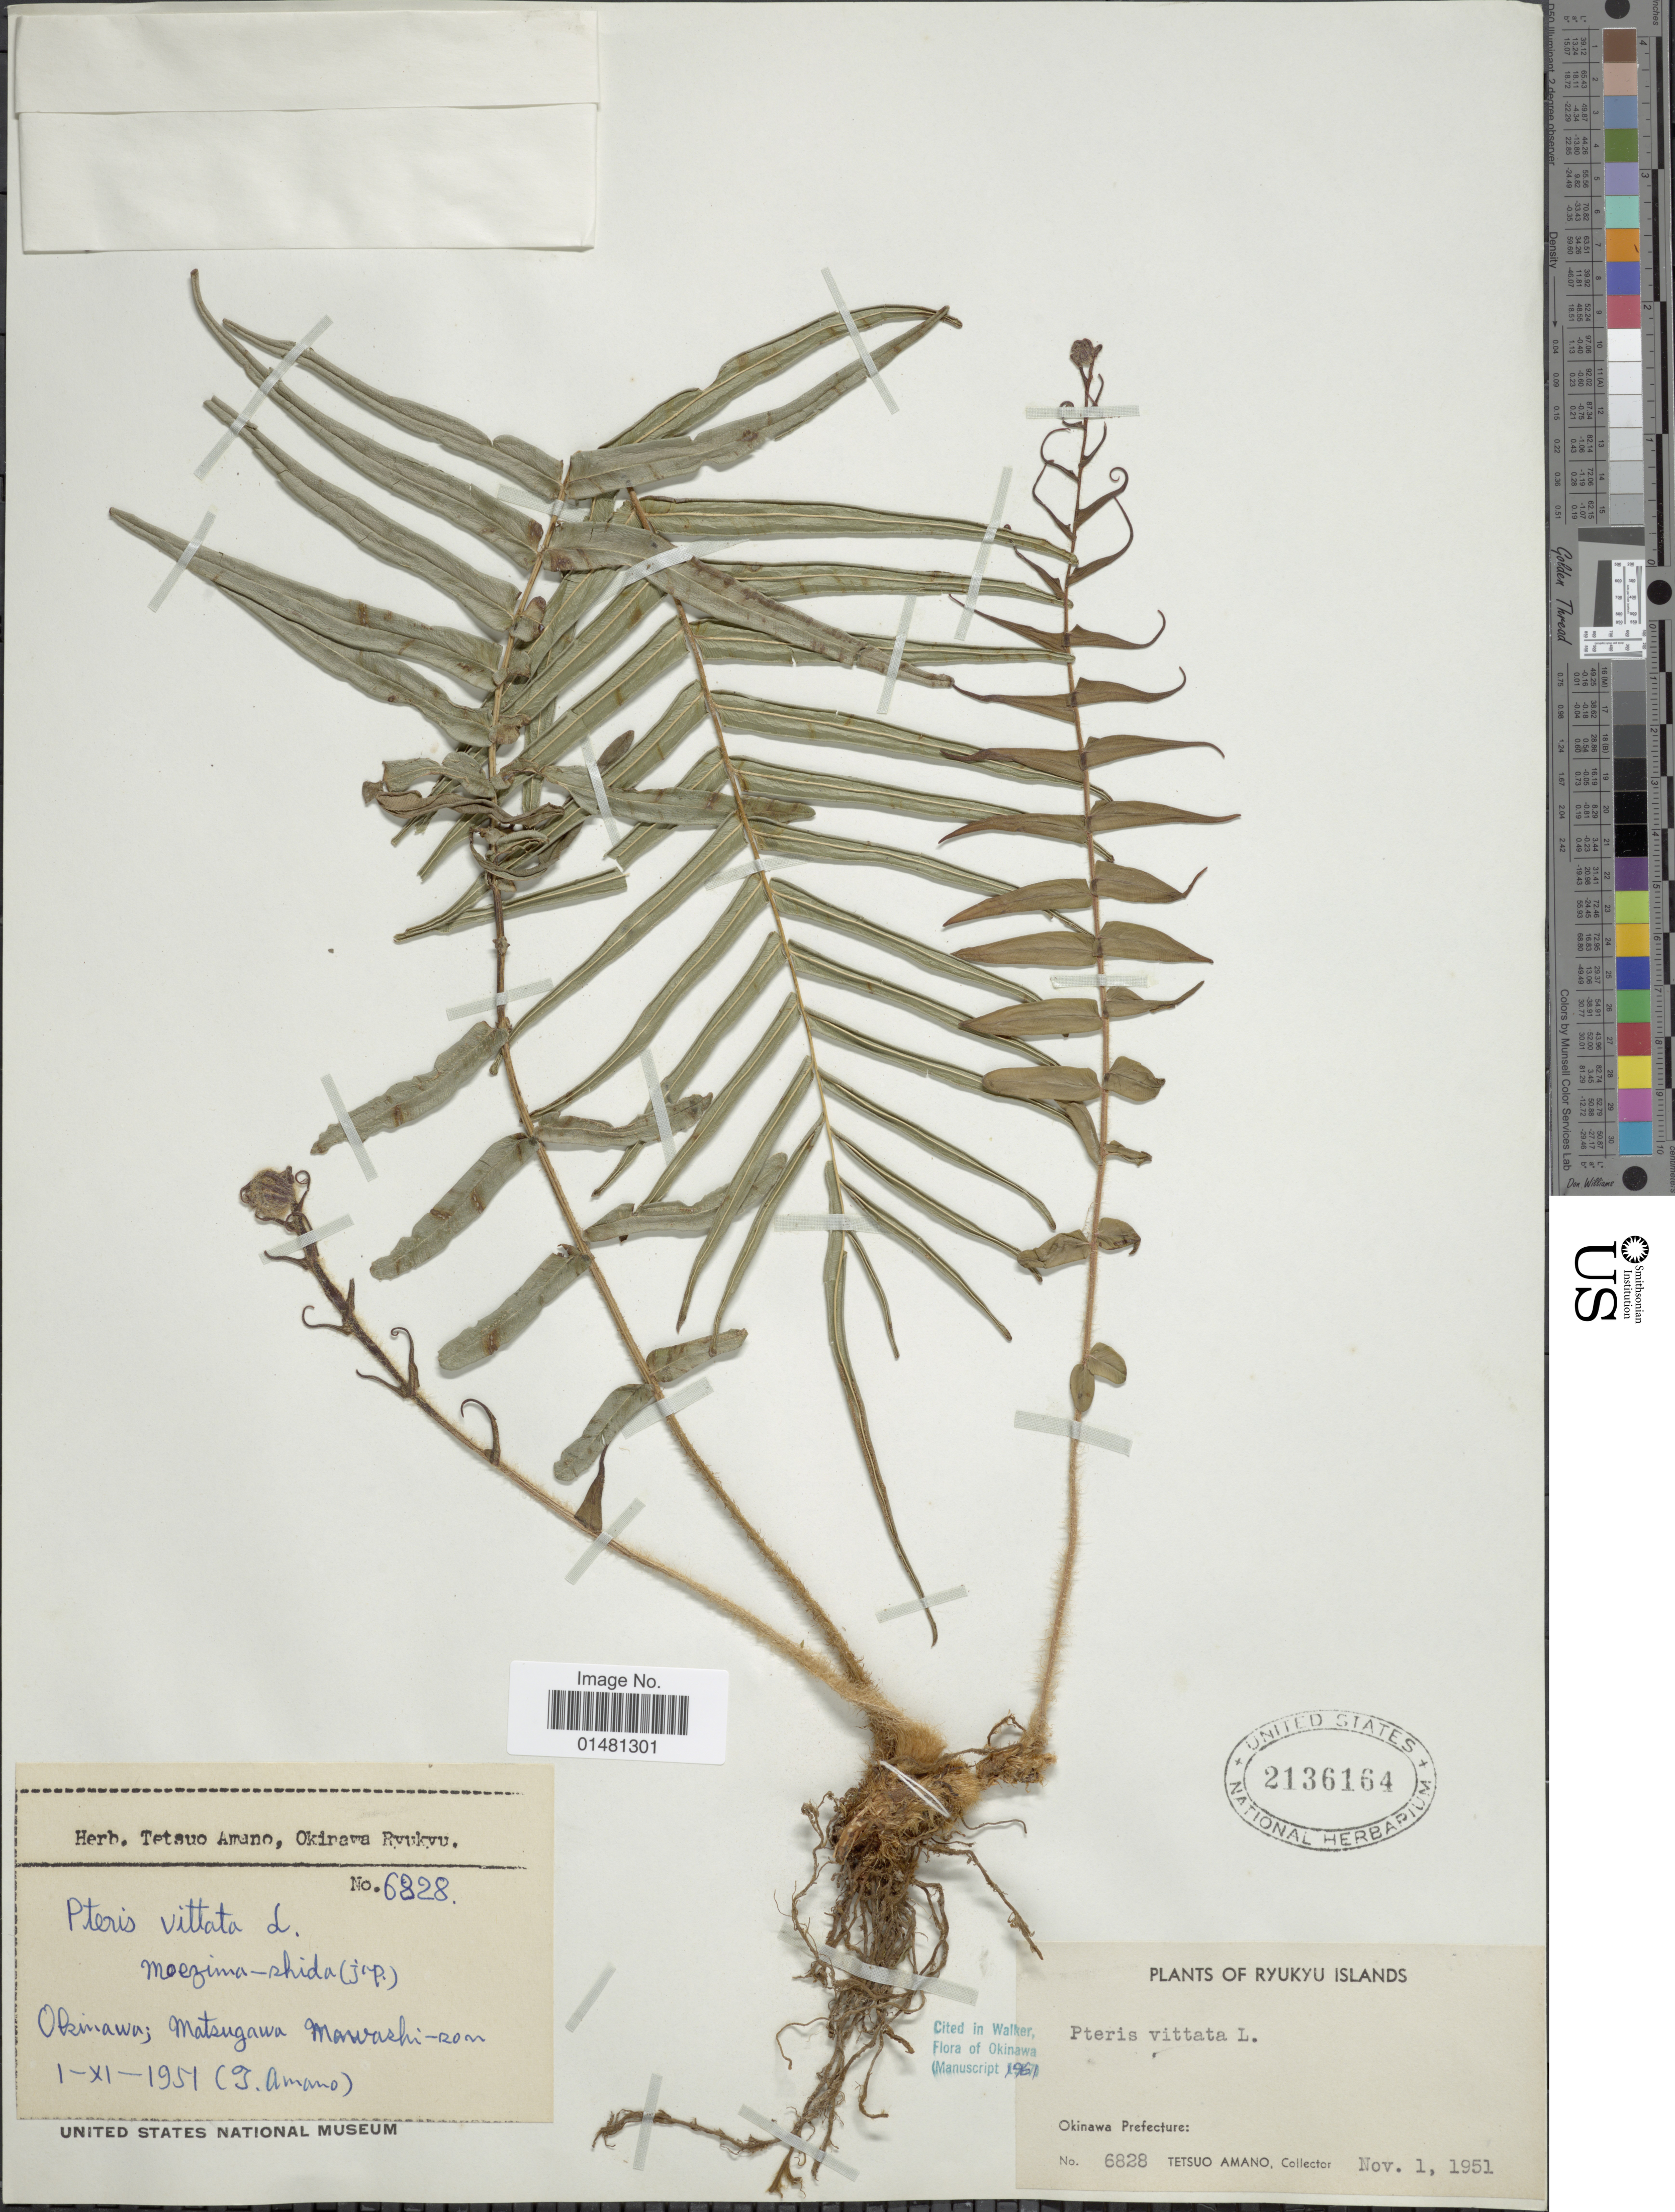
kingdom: Plantae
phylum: Tracheophyta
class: Polypodiopsida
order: Polypodiales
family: Pteridaceae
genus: Pteris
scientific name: Pteris vittata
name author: L.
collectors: T. Amano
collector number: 6828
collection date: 1951-11-01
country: Japan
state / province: Okinawa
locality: Ryukyu Islands, Okinawa Prefecture, Matsugawa, Marwaski-zon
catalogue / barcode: US 2136164